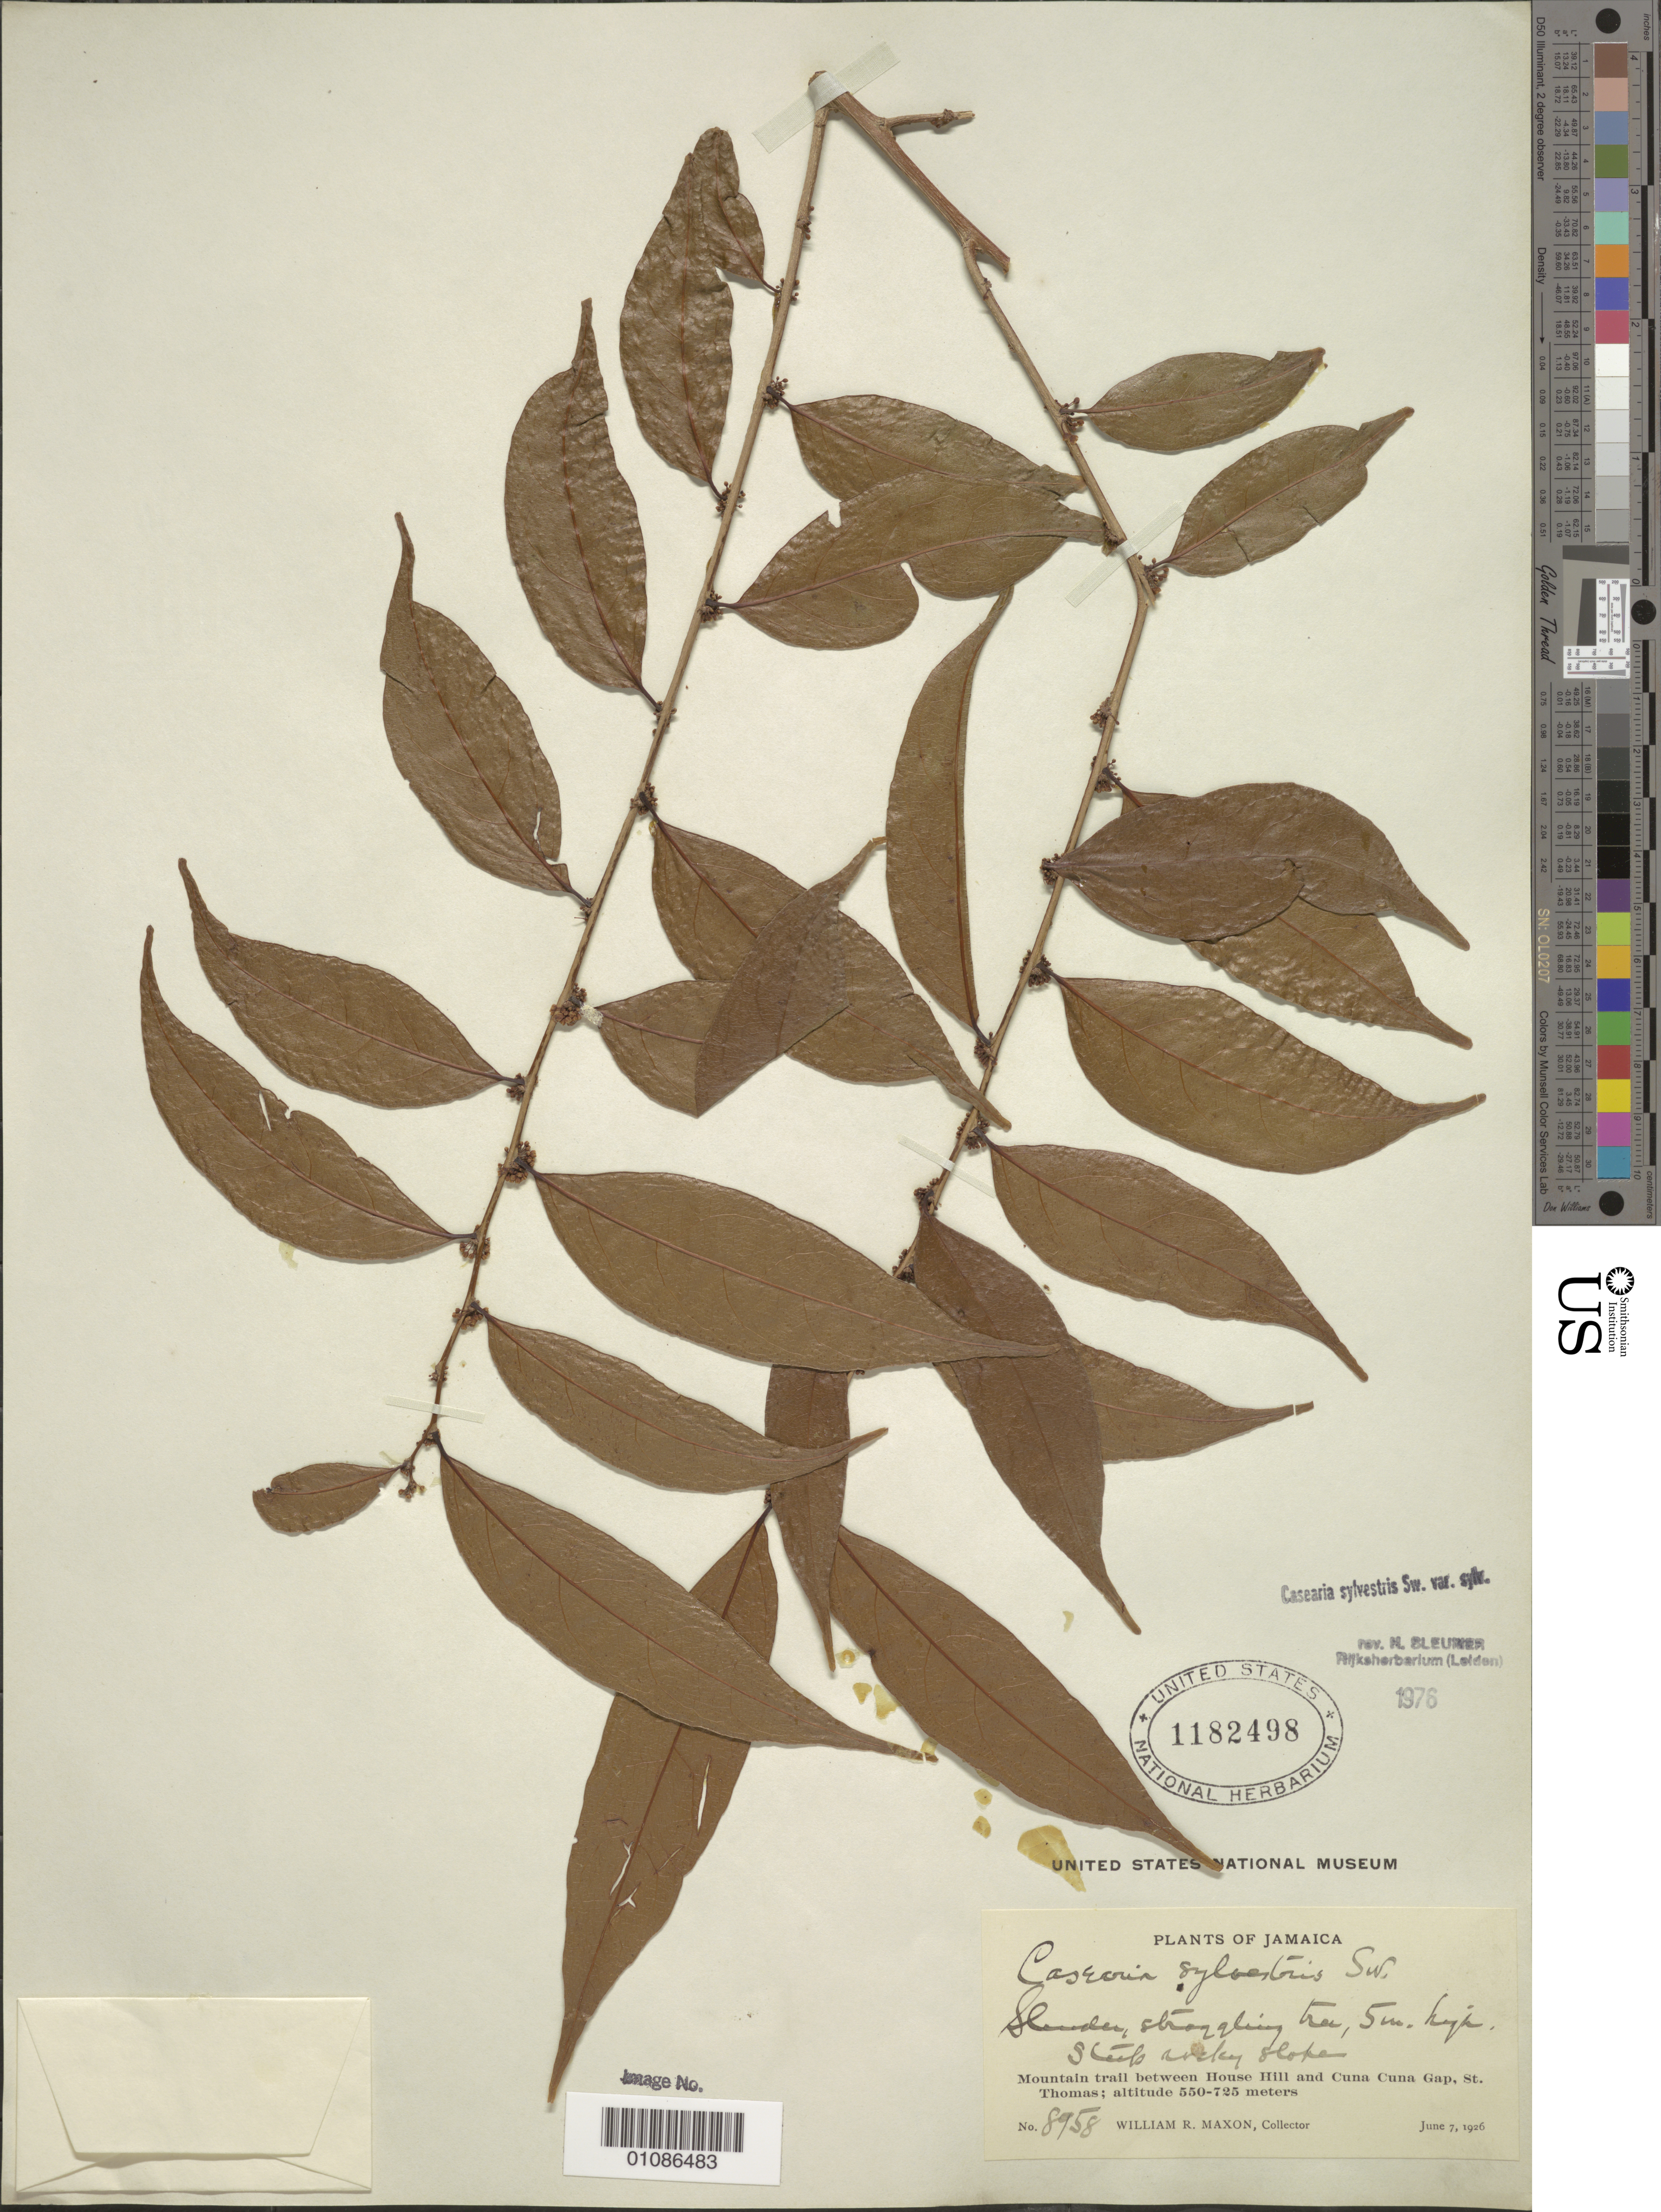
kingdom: Plantae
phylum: Tracheophyta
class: Magnoliopsida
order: Malpighiales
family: Salicaceae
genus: Casearia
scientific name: Casearia sylvestris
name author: Sw.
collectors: W. R. Maxon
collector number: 8958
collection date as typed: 07 Jun 1926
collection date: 1926-06-07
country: Jamaica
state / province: Saint Thomas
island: Jamaica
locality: Mountain trall between House Hill and Cuna Cuna Gap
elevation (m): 550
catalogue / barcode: US 1182498